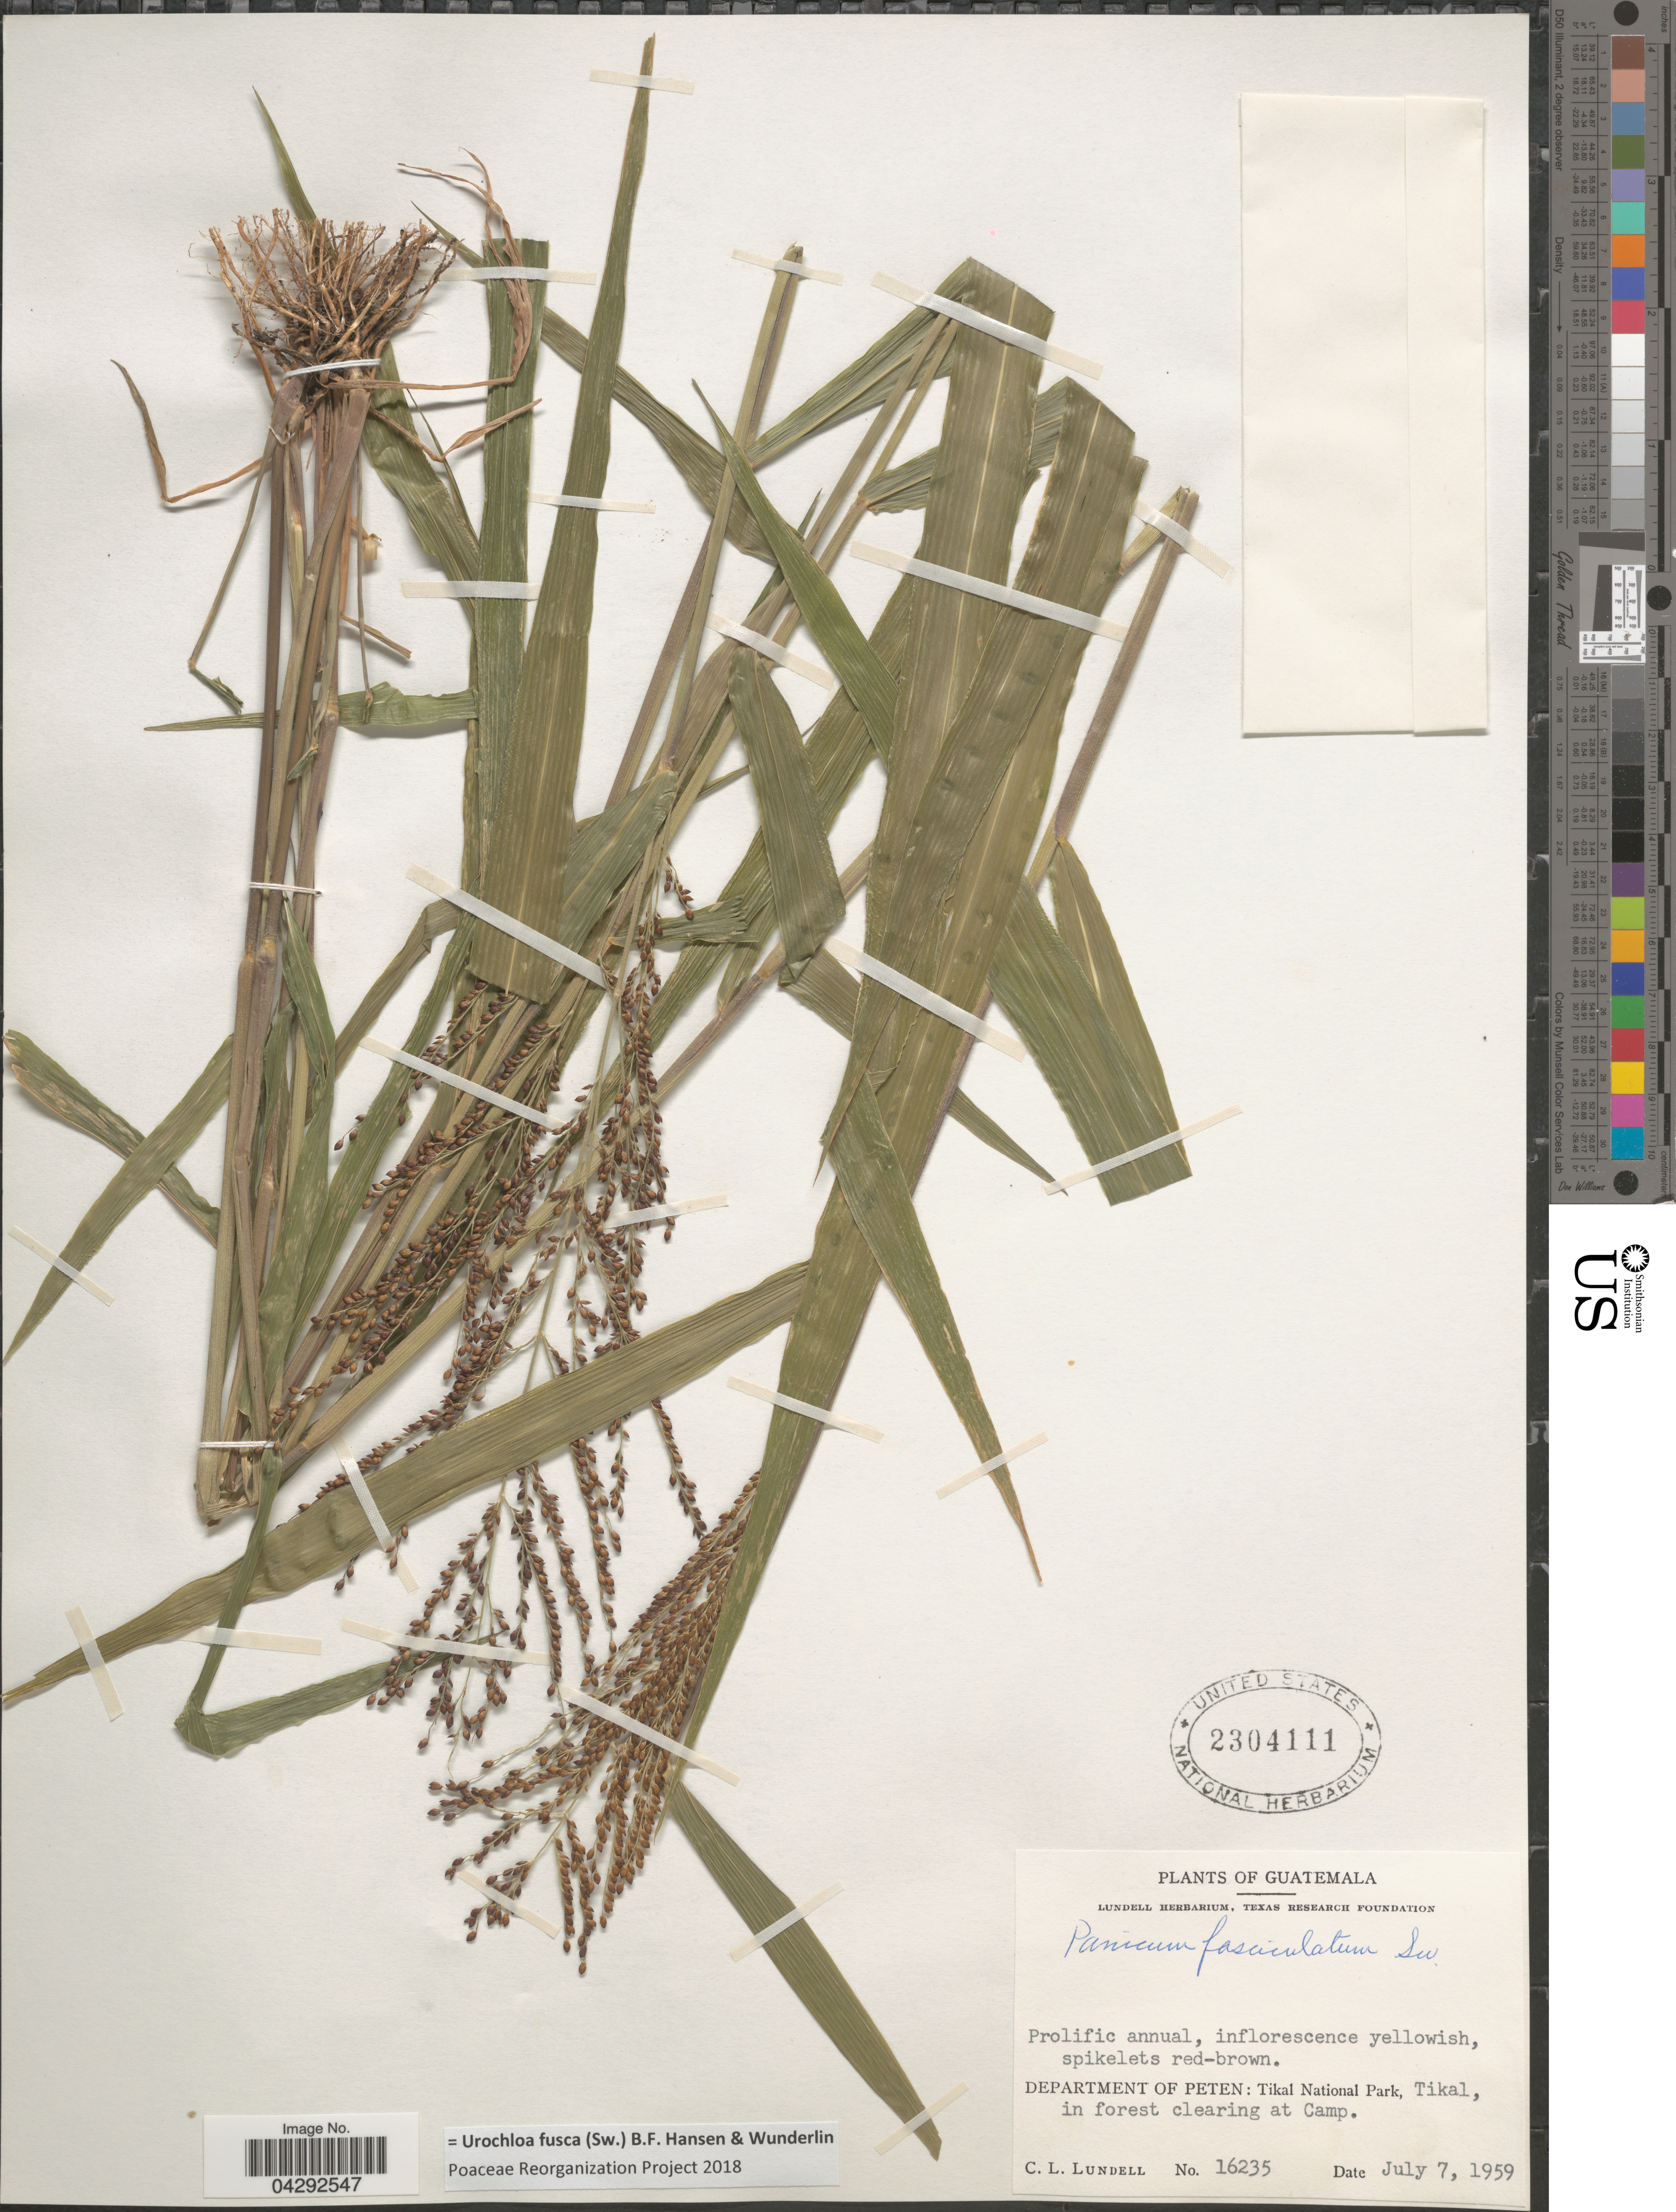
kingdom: Plantae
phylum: Tracheophyta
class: Liliopsida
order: Poales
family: Poaceae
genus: Urochloa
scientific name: Urochloa fusca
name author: (Sw.) B.F. Hansen & Wunderlin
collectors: C. L. Lundell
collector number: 16235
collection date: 1959-07-07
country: Guatemala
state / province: El Peten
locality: Department of Peten: Tikal National Park, Tikal, in forest clearing at camp.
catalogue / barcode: US 2304111